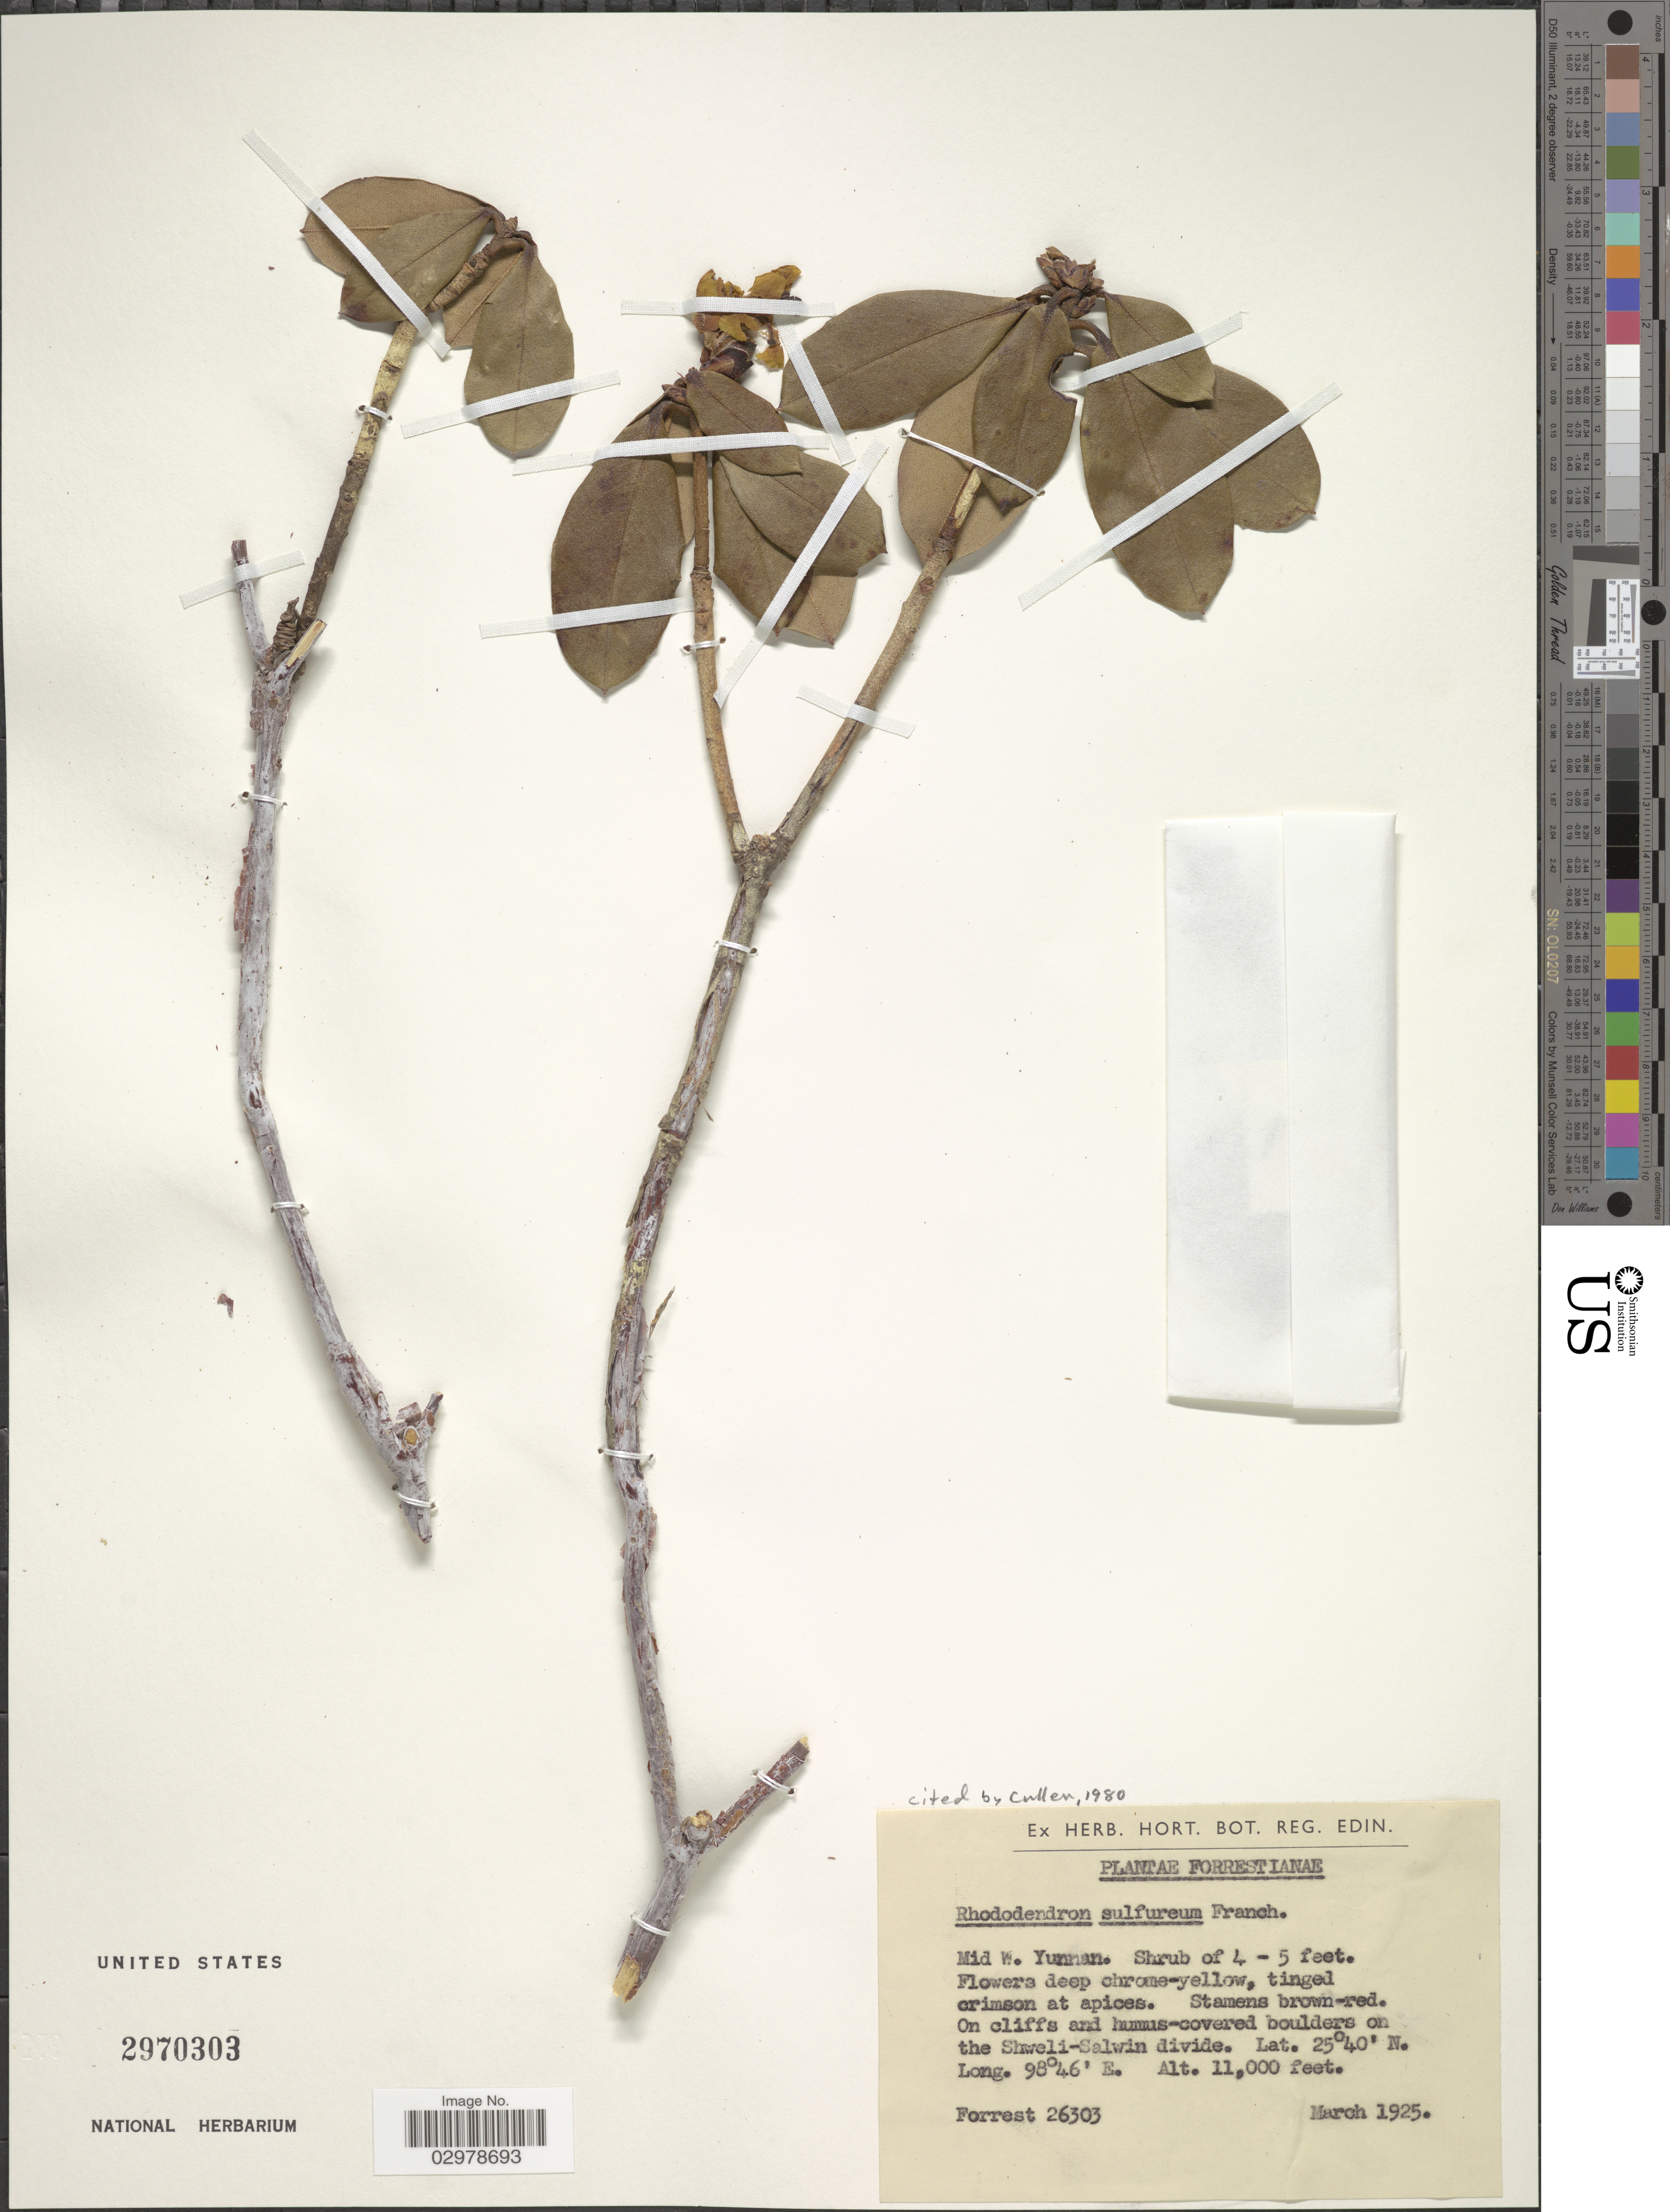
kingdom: Plantae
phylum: Tracheophyta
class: Magnoliopsida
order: Ericales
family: Ericaceae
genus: Rhododendron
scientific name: Rhododendron sulfureum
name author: Franch.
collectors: -. Forrest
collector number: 26303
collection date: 1925-03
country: China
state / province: Yunnan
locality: Mid W. Yunnan. Boulders on Shweli-Salwin divide.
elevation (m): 3353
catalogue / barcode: US 2970303